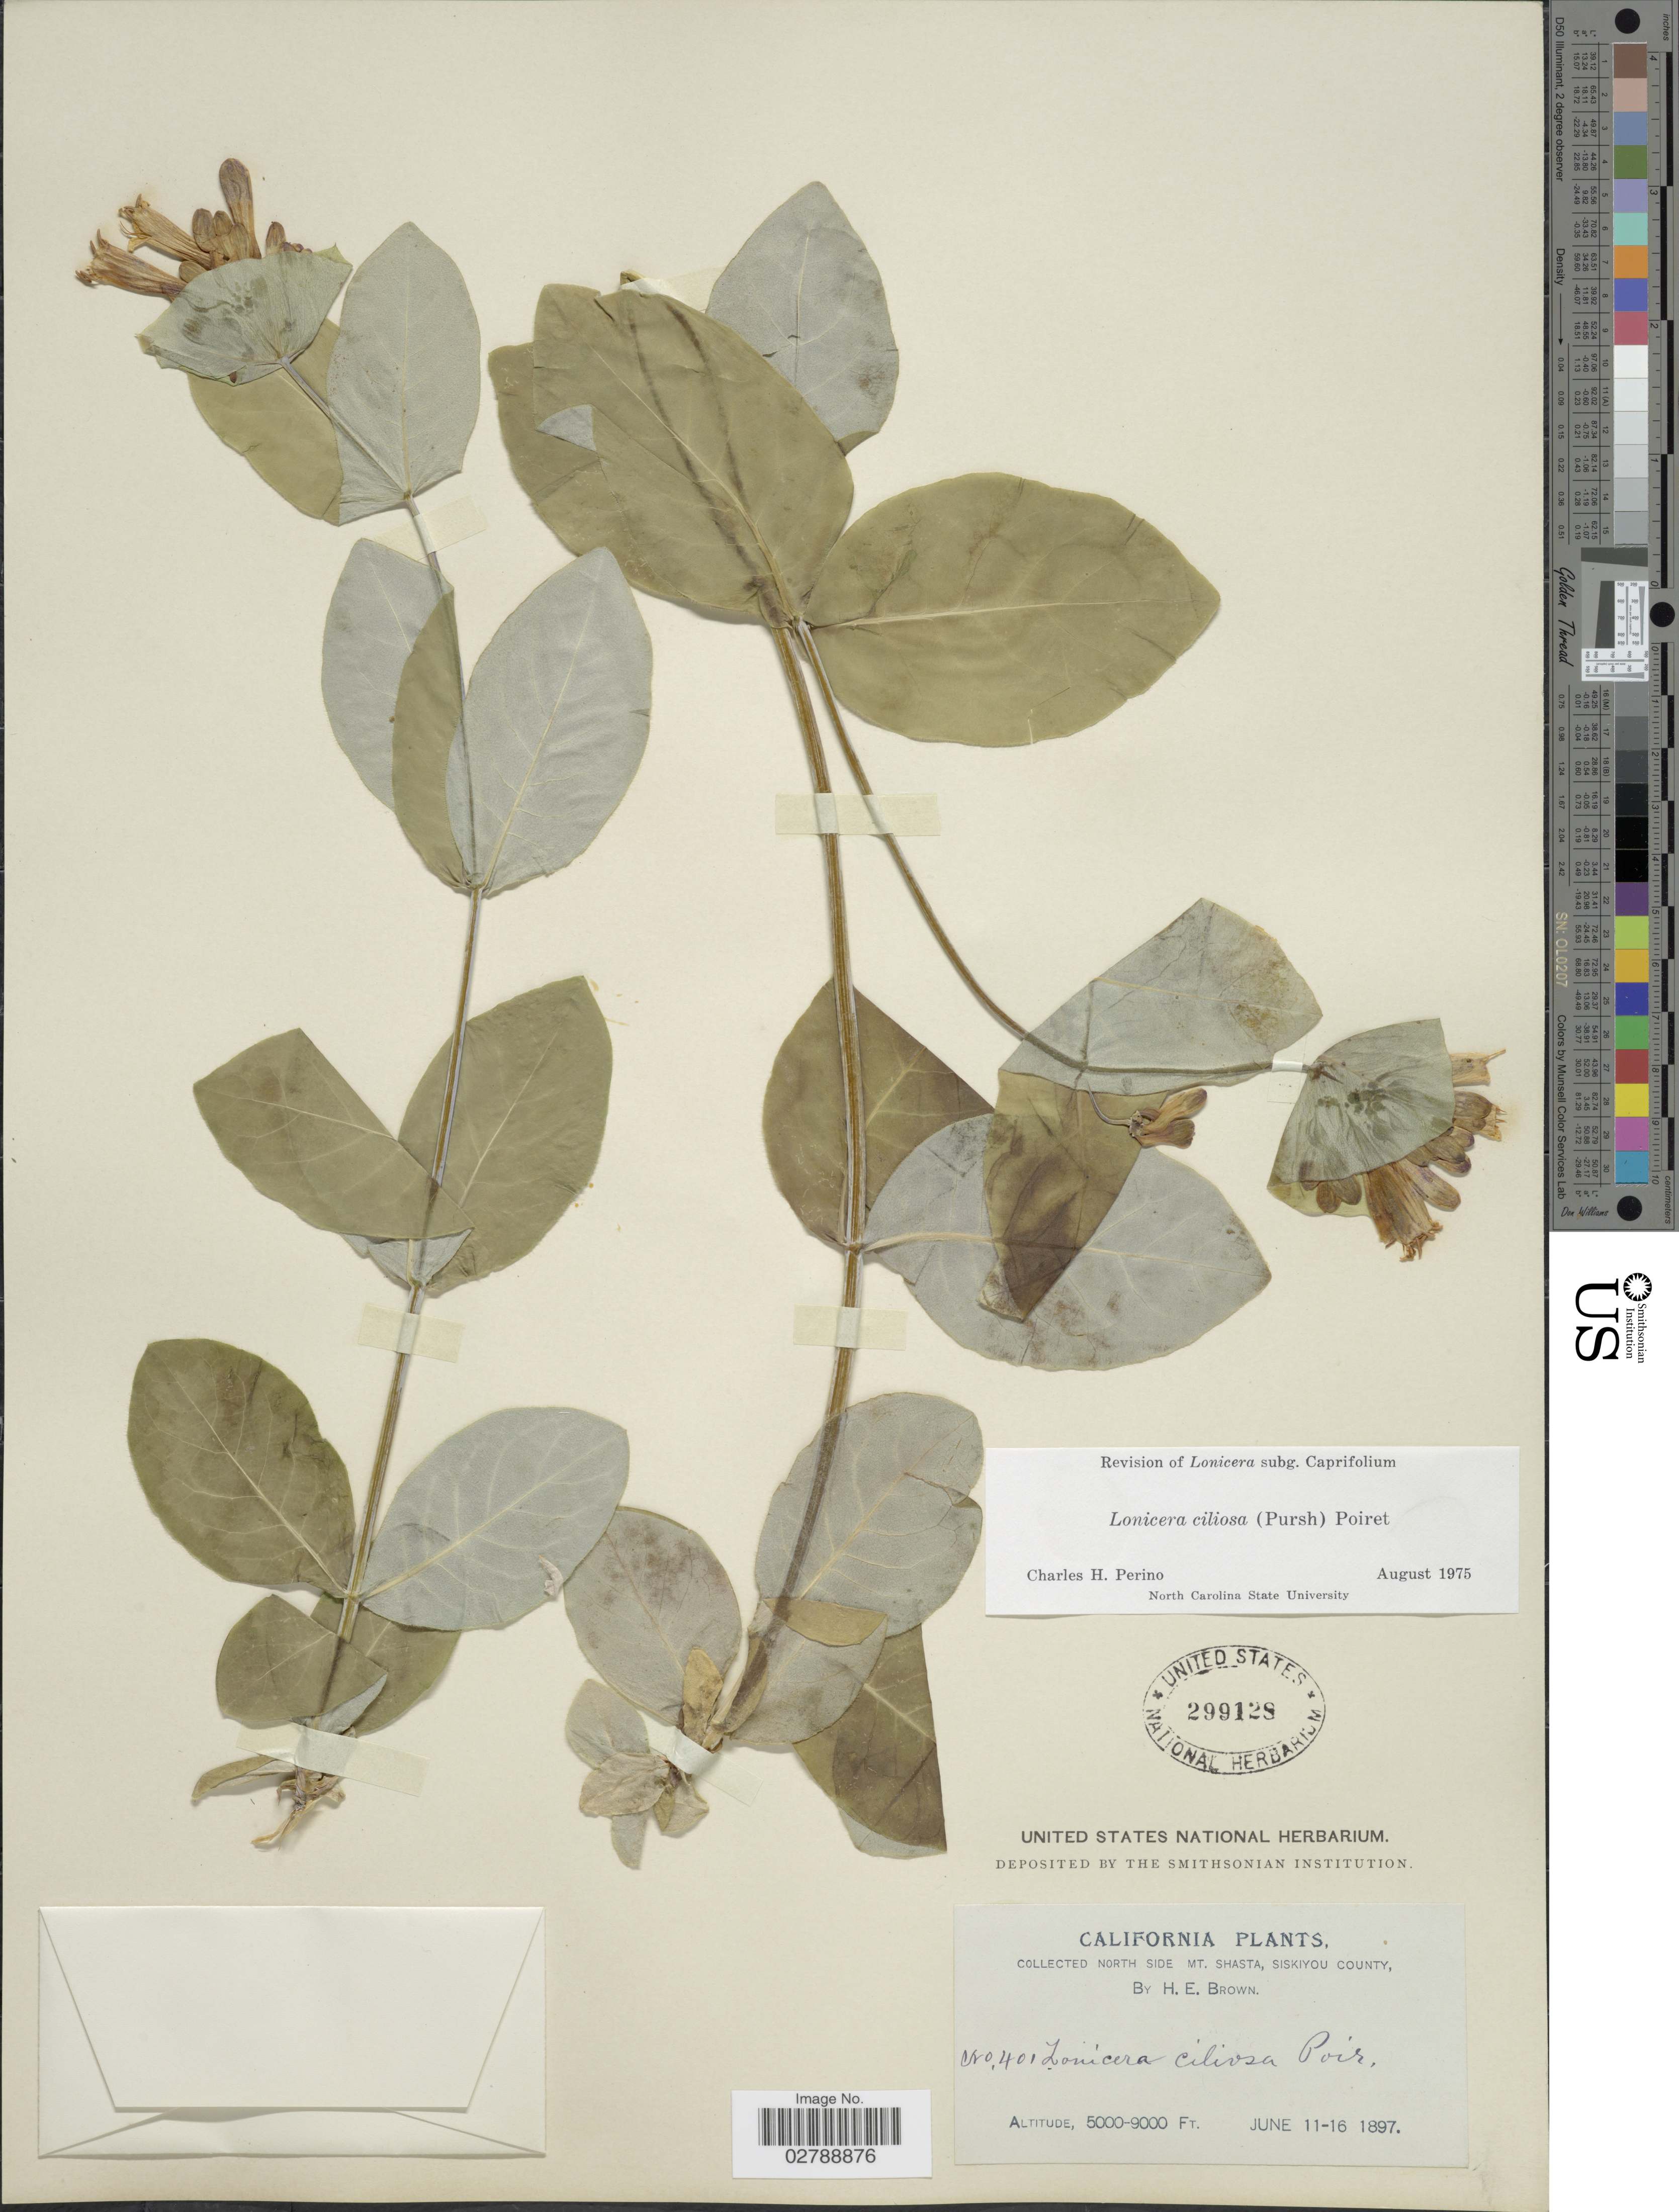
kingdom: Plantae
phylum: Tracheophyta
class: Magnoliopsida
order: Dipsacales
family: Caprifoliaceae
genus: Lonicera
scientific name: Lonicera ciliosa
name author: Poir.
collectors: H. E. Brown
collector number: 401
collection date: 1897-06-11/1897-06-16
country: United States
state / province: California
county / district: Siskiyou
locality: North side Mt. Shasta, Siskiyou County.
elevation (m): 1524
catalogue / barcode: US 299128